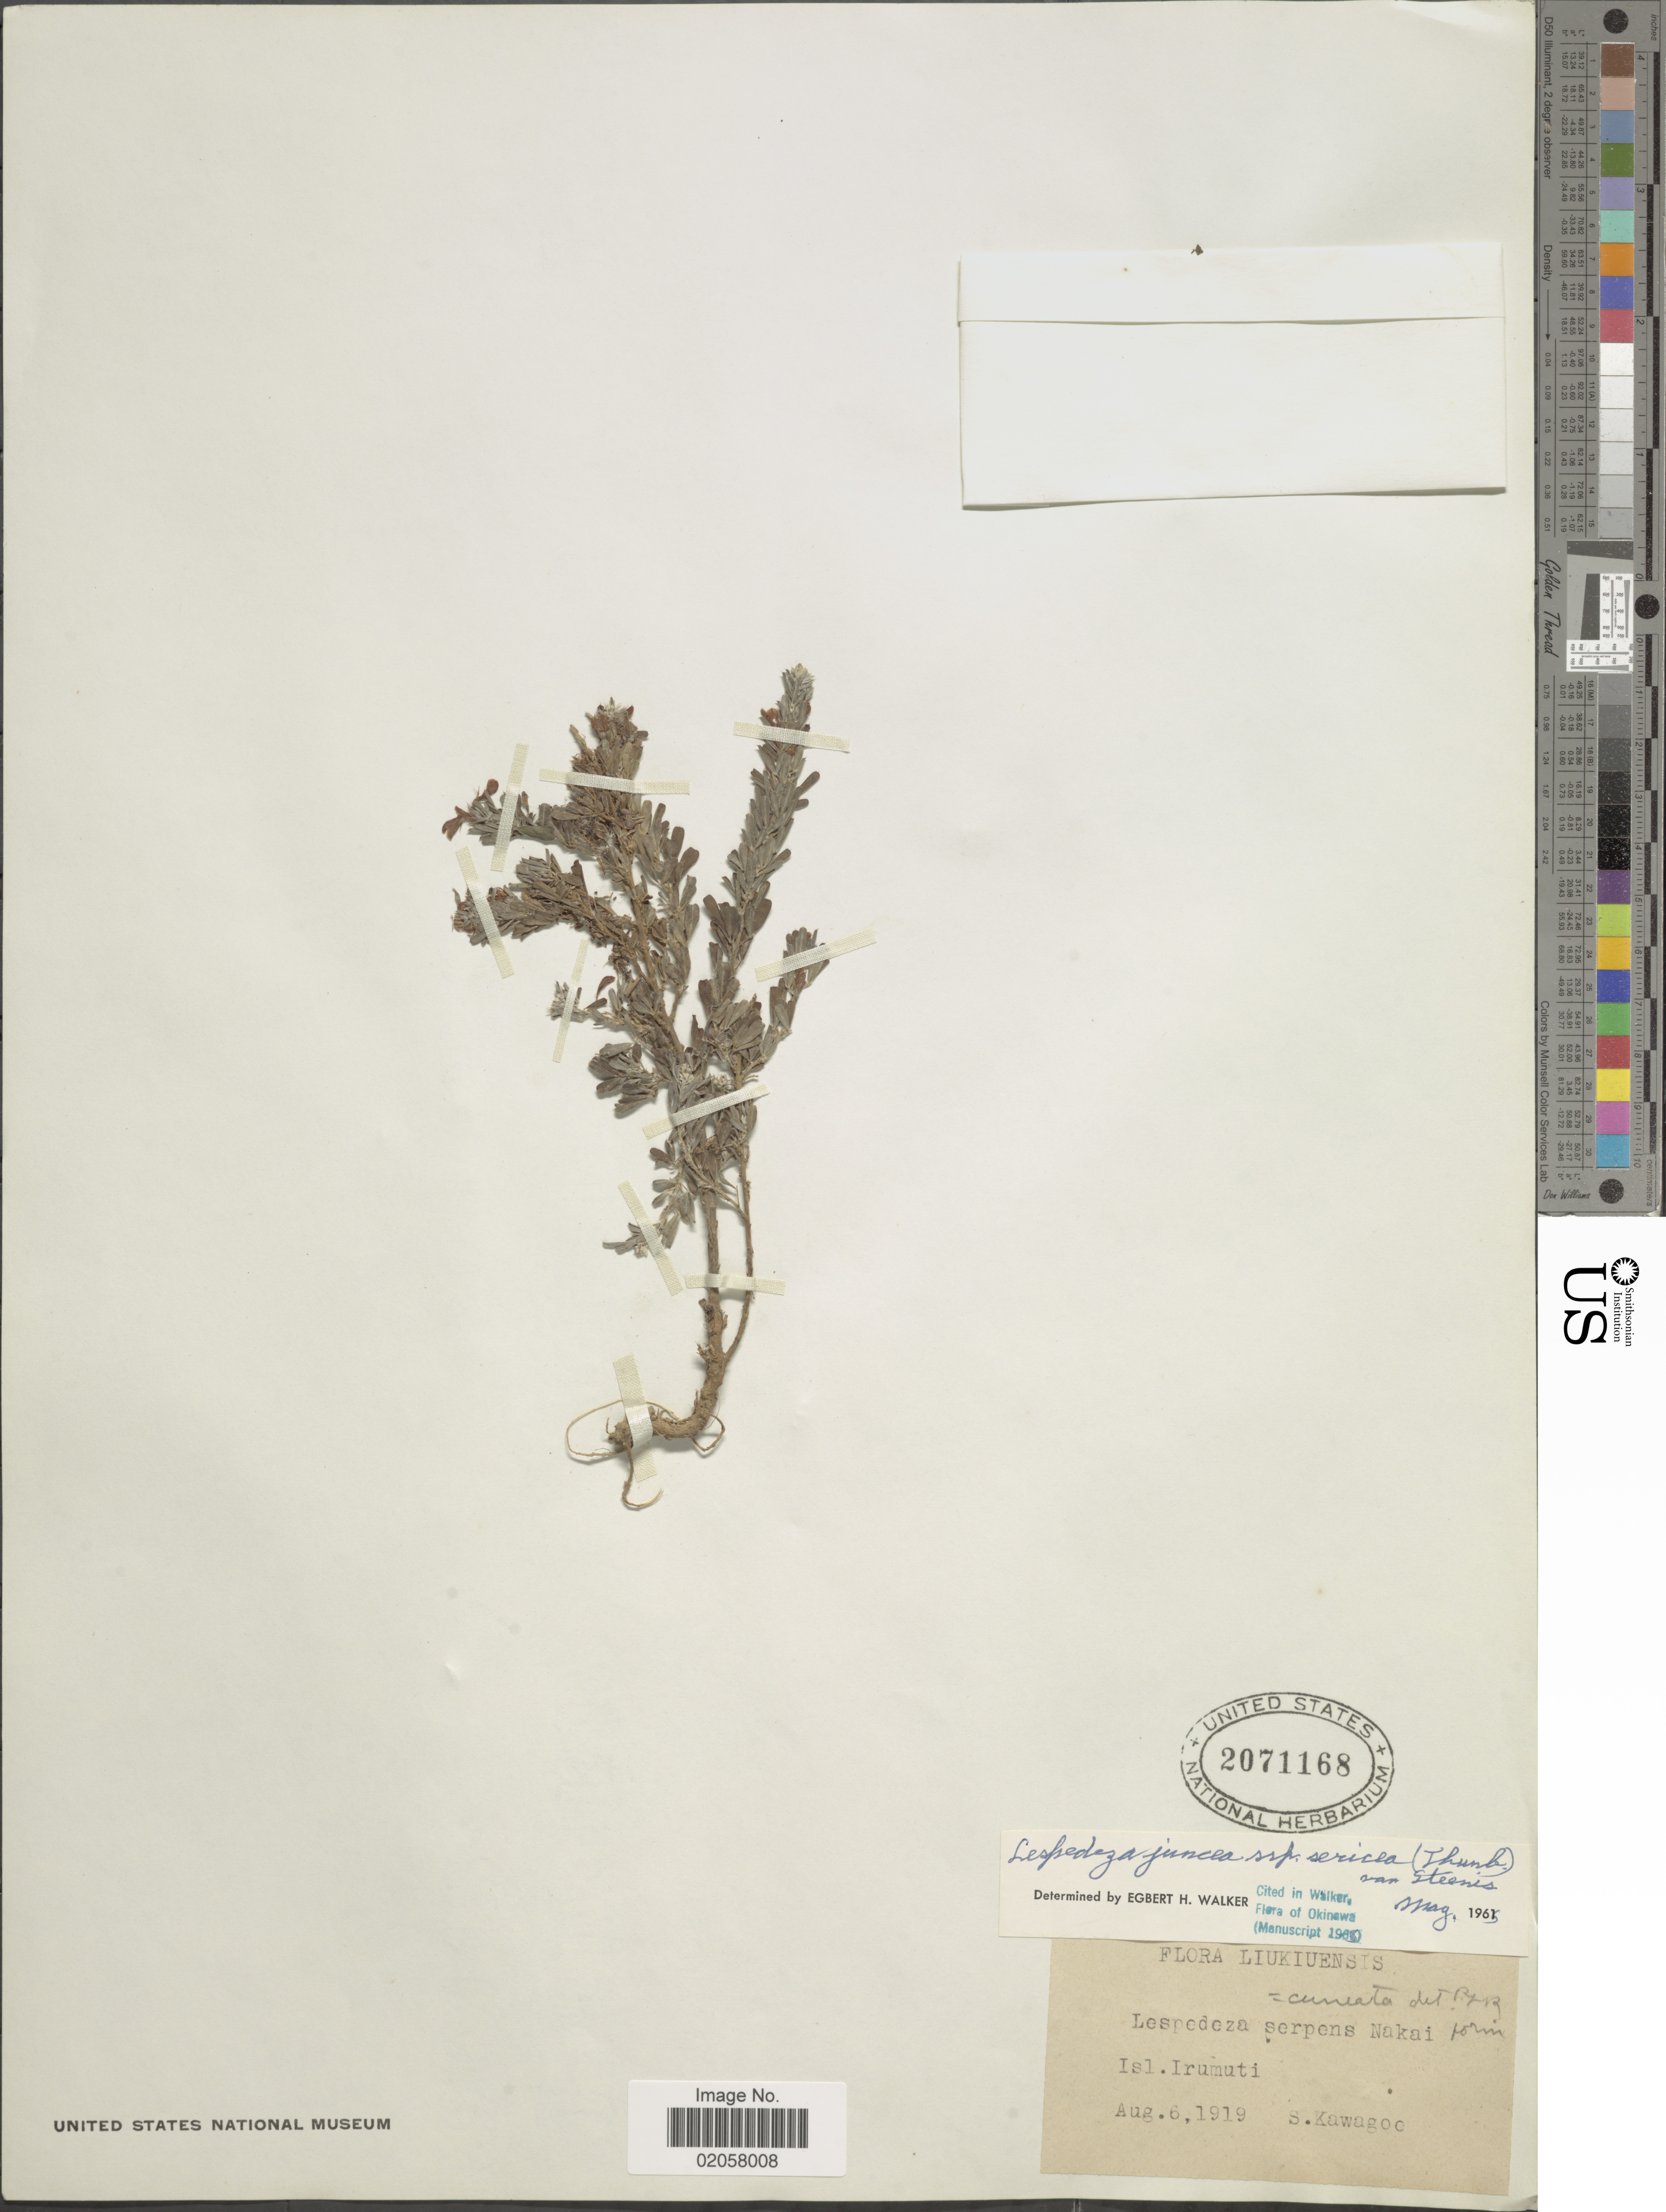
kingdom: Plantae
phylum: Tracheophyta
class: Magnoliopsida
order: Fabales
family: Fabaceae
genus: Lespedeza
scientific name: Lespedeza cuneata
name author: (Dum. Cours.) G. Don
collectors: S. Kawagoe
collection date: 1919-08-06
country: Japan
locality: Liukiuensis, Isl. Irumuti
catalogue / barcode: US 2071168